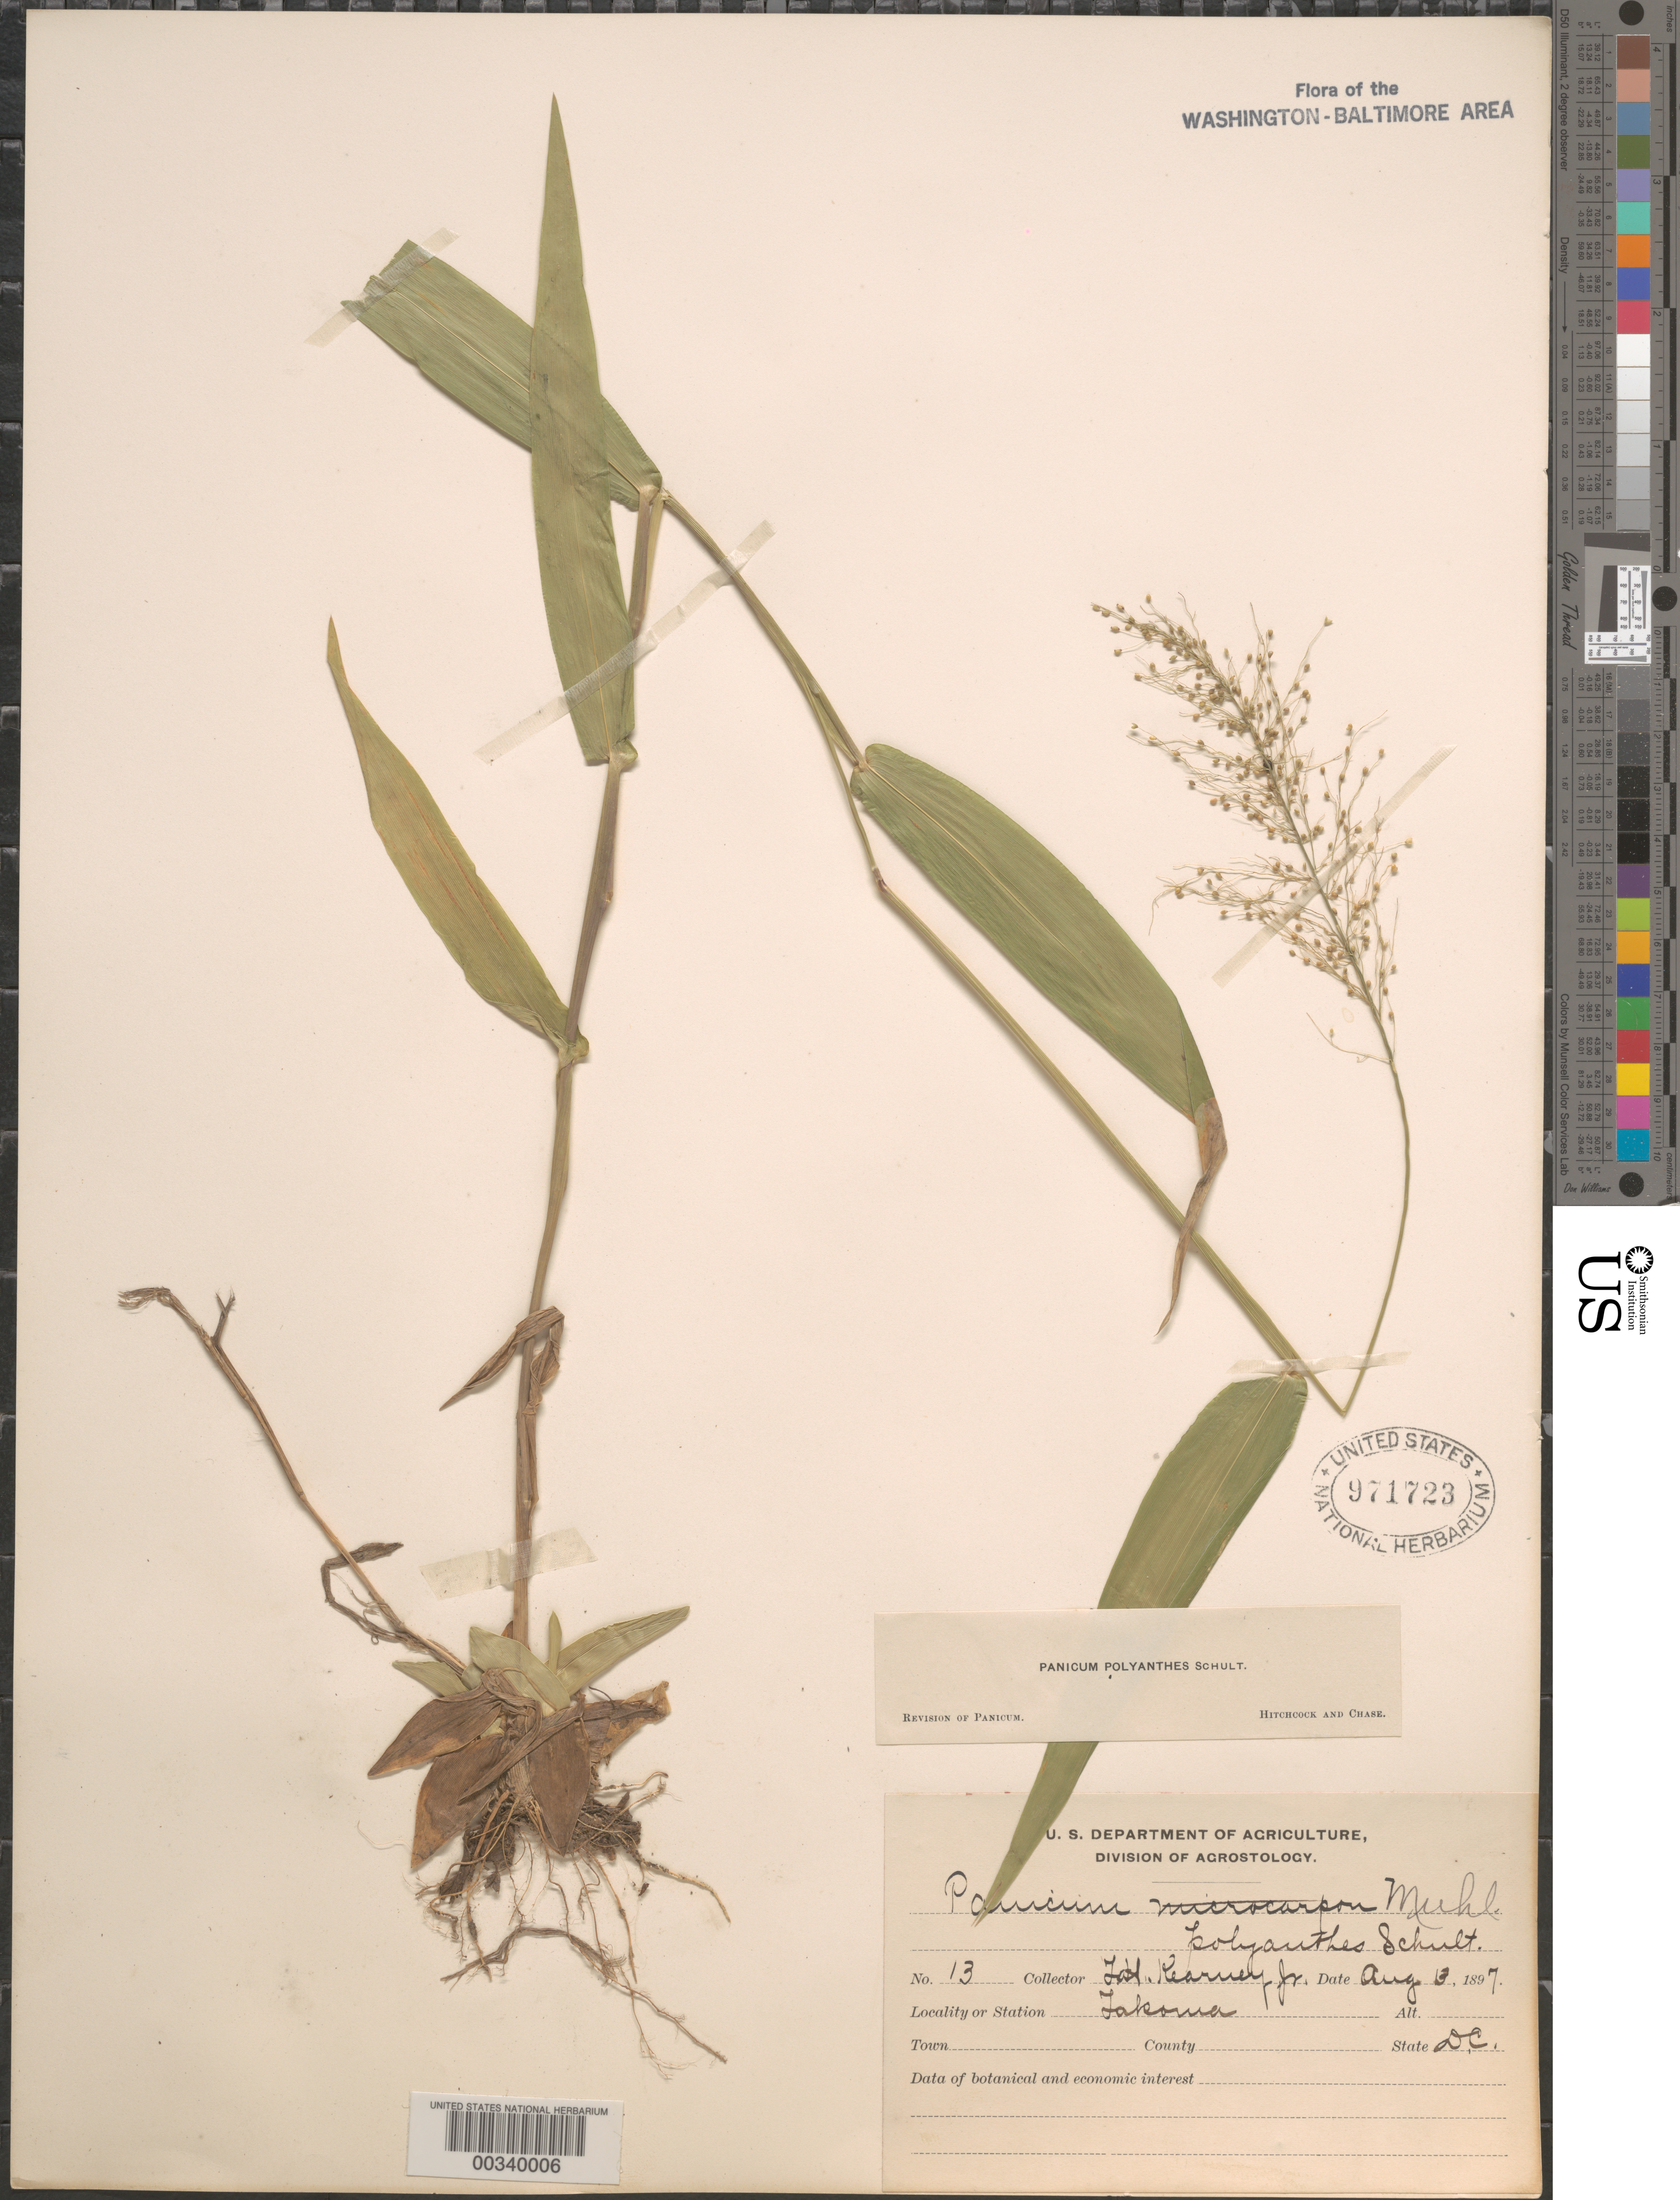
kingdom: Plantae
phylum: Tracheophyta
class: Liliopsida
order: Poales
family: Poaceae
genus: Dichanthelium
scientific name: Dichanthelium sphaerocarpon var. isophyllum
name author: (Scribn.) Gould & C.A. Clark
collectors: T. H. Kearney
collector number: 13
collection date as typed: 13 Aug 1897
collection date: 1897-08-13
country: United States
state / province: District of Columbia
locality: Takoma Park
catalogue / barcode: US 971723